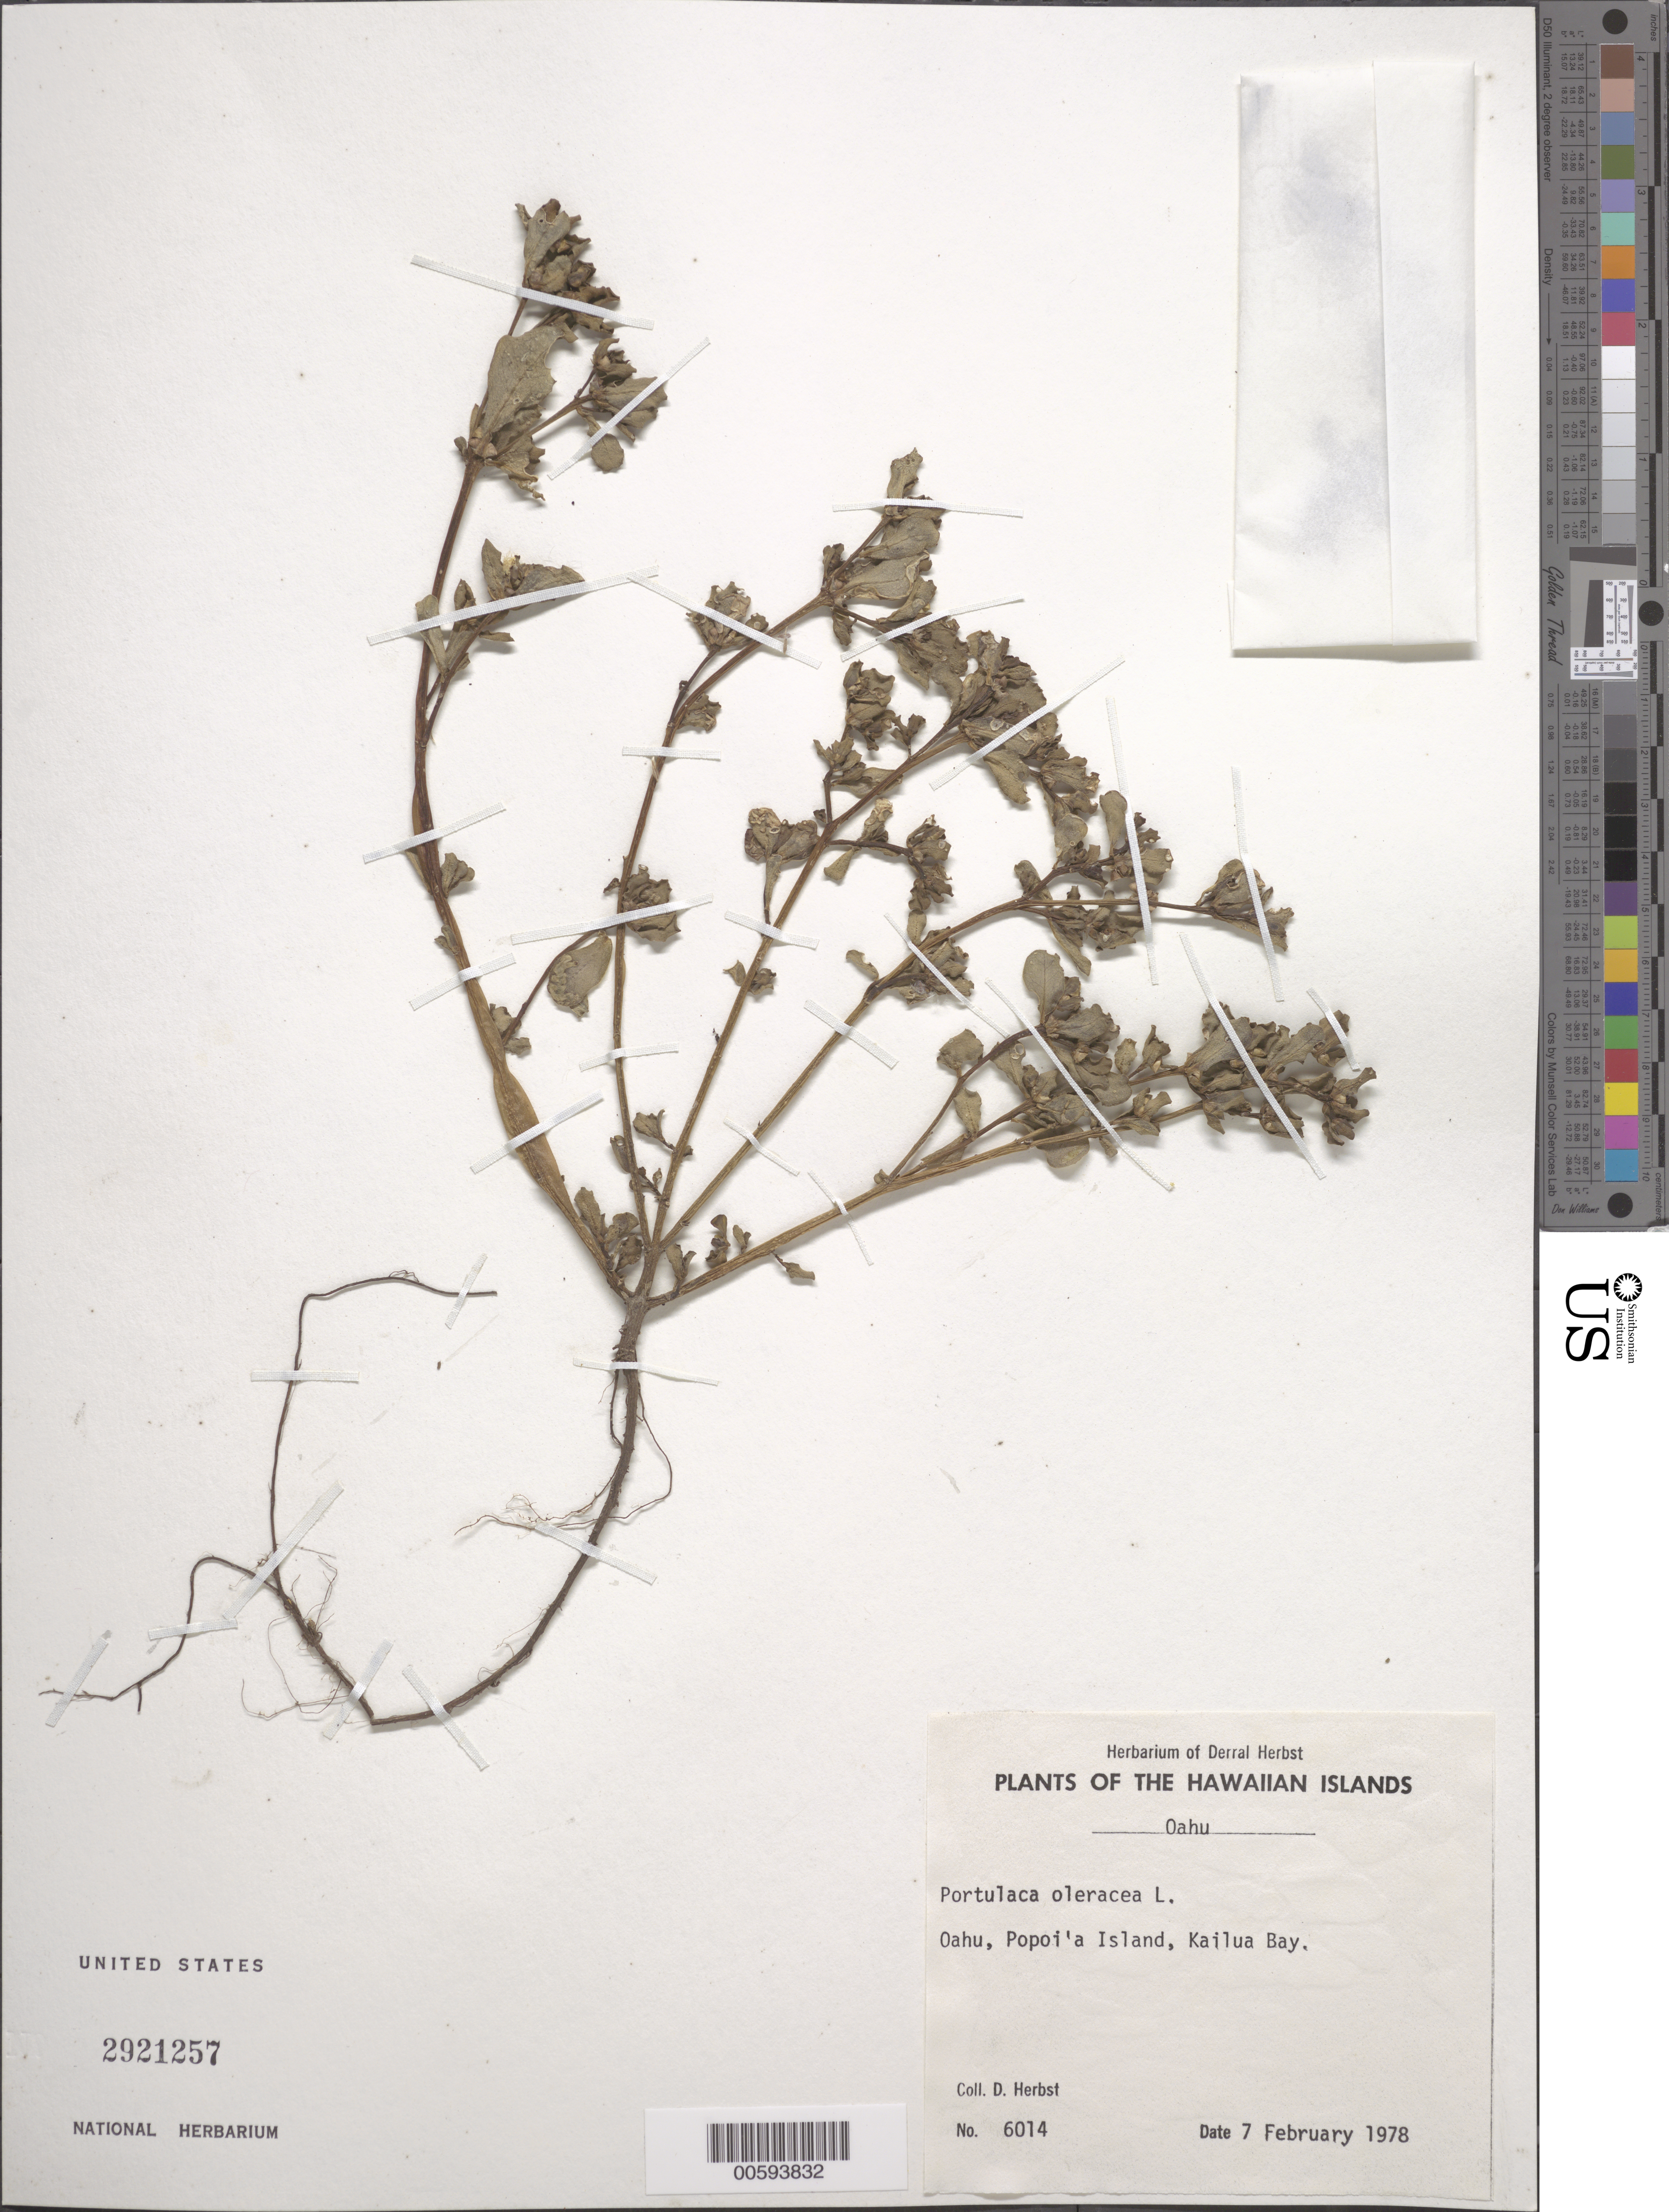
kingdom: Plantae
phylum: Tracheophyta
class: Magnoliopsida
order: Caryophyllales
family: Portulacaceae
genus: Portulaca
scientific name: Portulaca oleracea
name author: L.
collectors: D. Herbst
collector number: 6014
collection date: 1978-02-07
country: United States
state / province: Hawaii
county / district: Honolulu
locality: The Hawaiian Islands. Oahu. Popoi'a Island, Kailua Bay.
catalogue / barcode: US 2921257